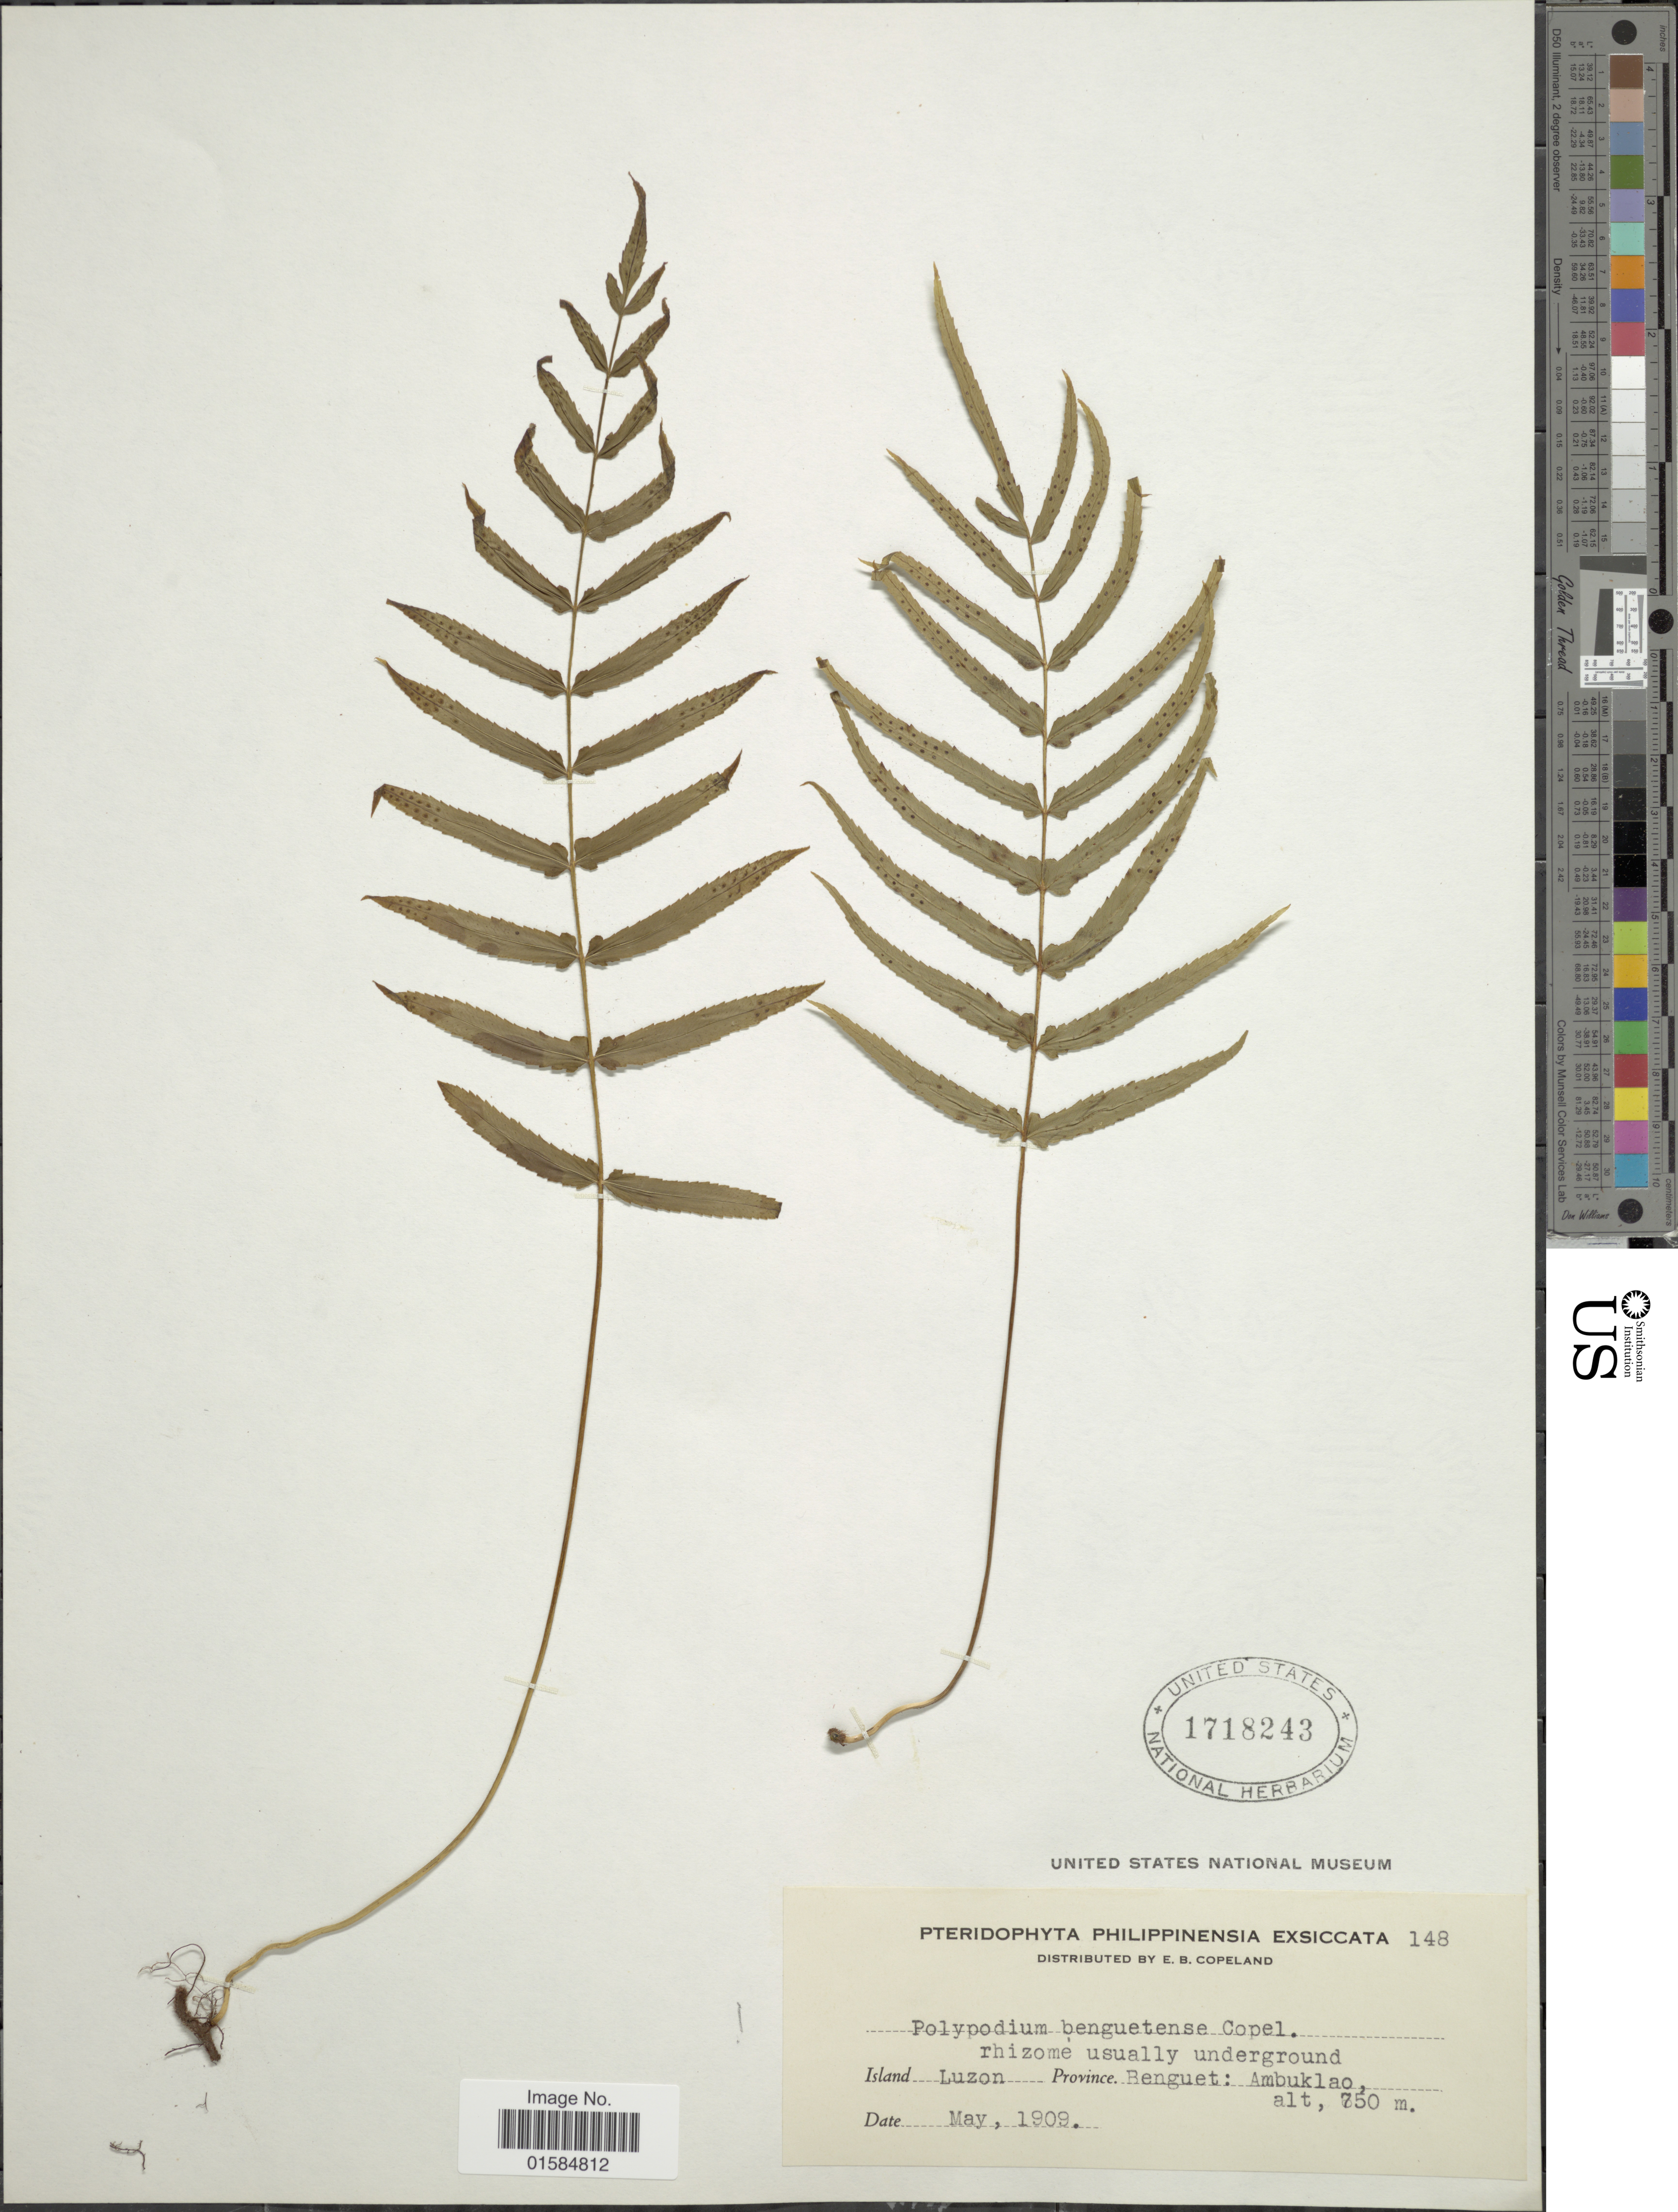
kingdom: Plantae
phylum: Tracheophyta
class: Polypodiopsida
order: Polypodiales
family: Polypodiaceae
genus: Goniophlebium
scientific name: Goniophlebium benguetense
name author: (Copel.) Copel.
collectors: E. B. Copeland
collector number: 148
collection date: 1909-05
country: Philippines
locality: Island Luzon, Province Benguet: Ambuklao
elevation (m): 750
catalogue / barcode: US 1718243